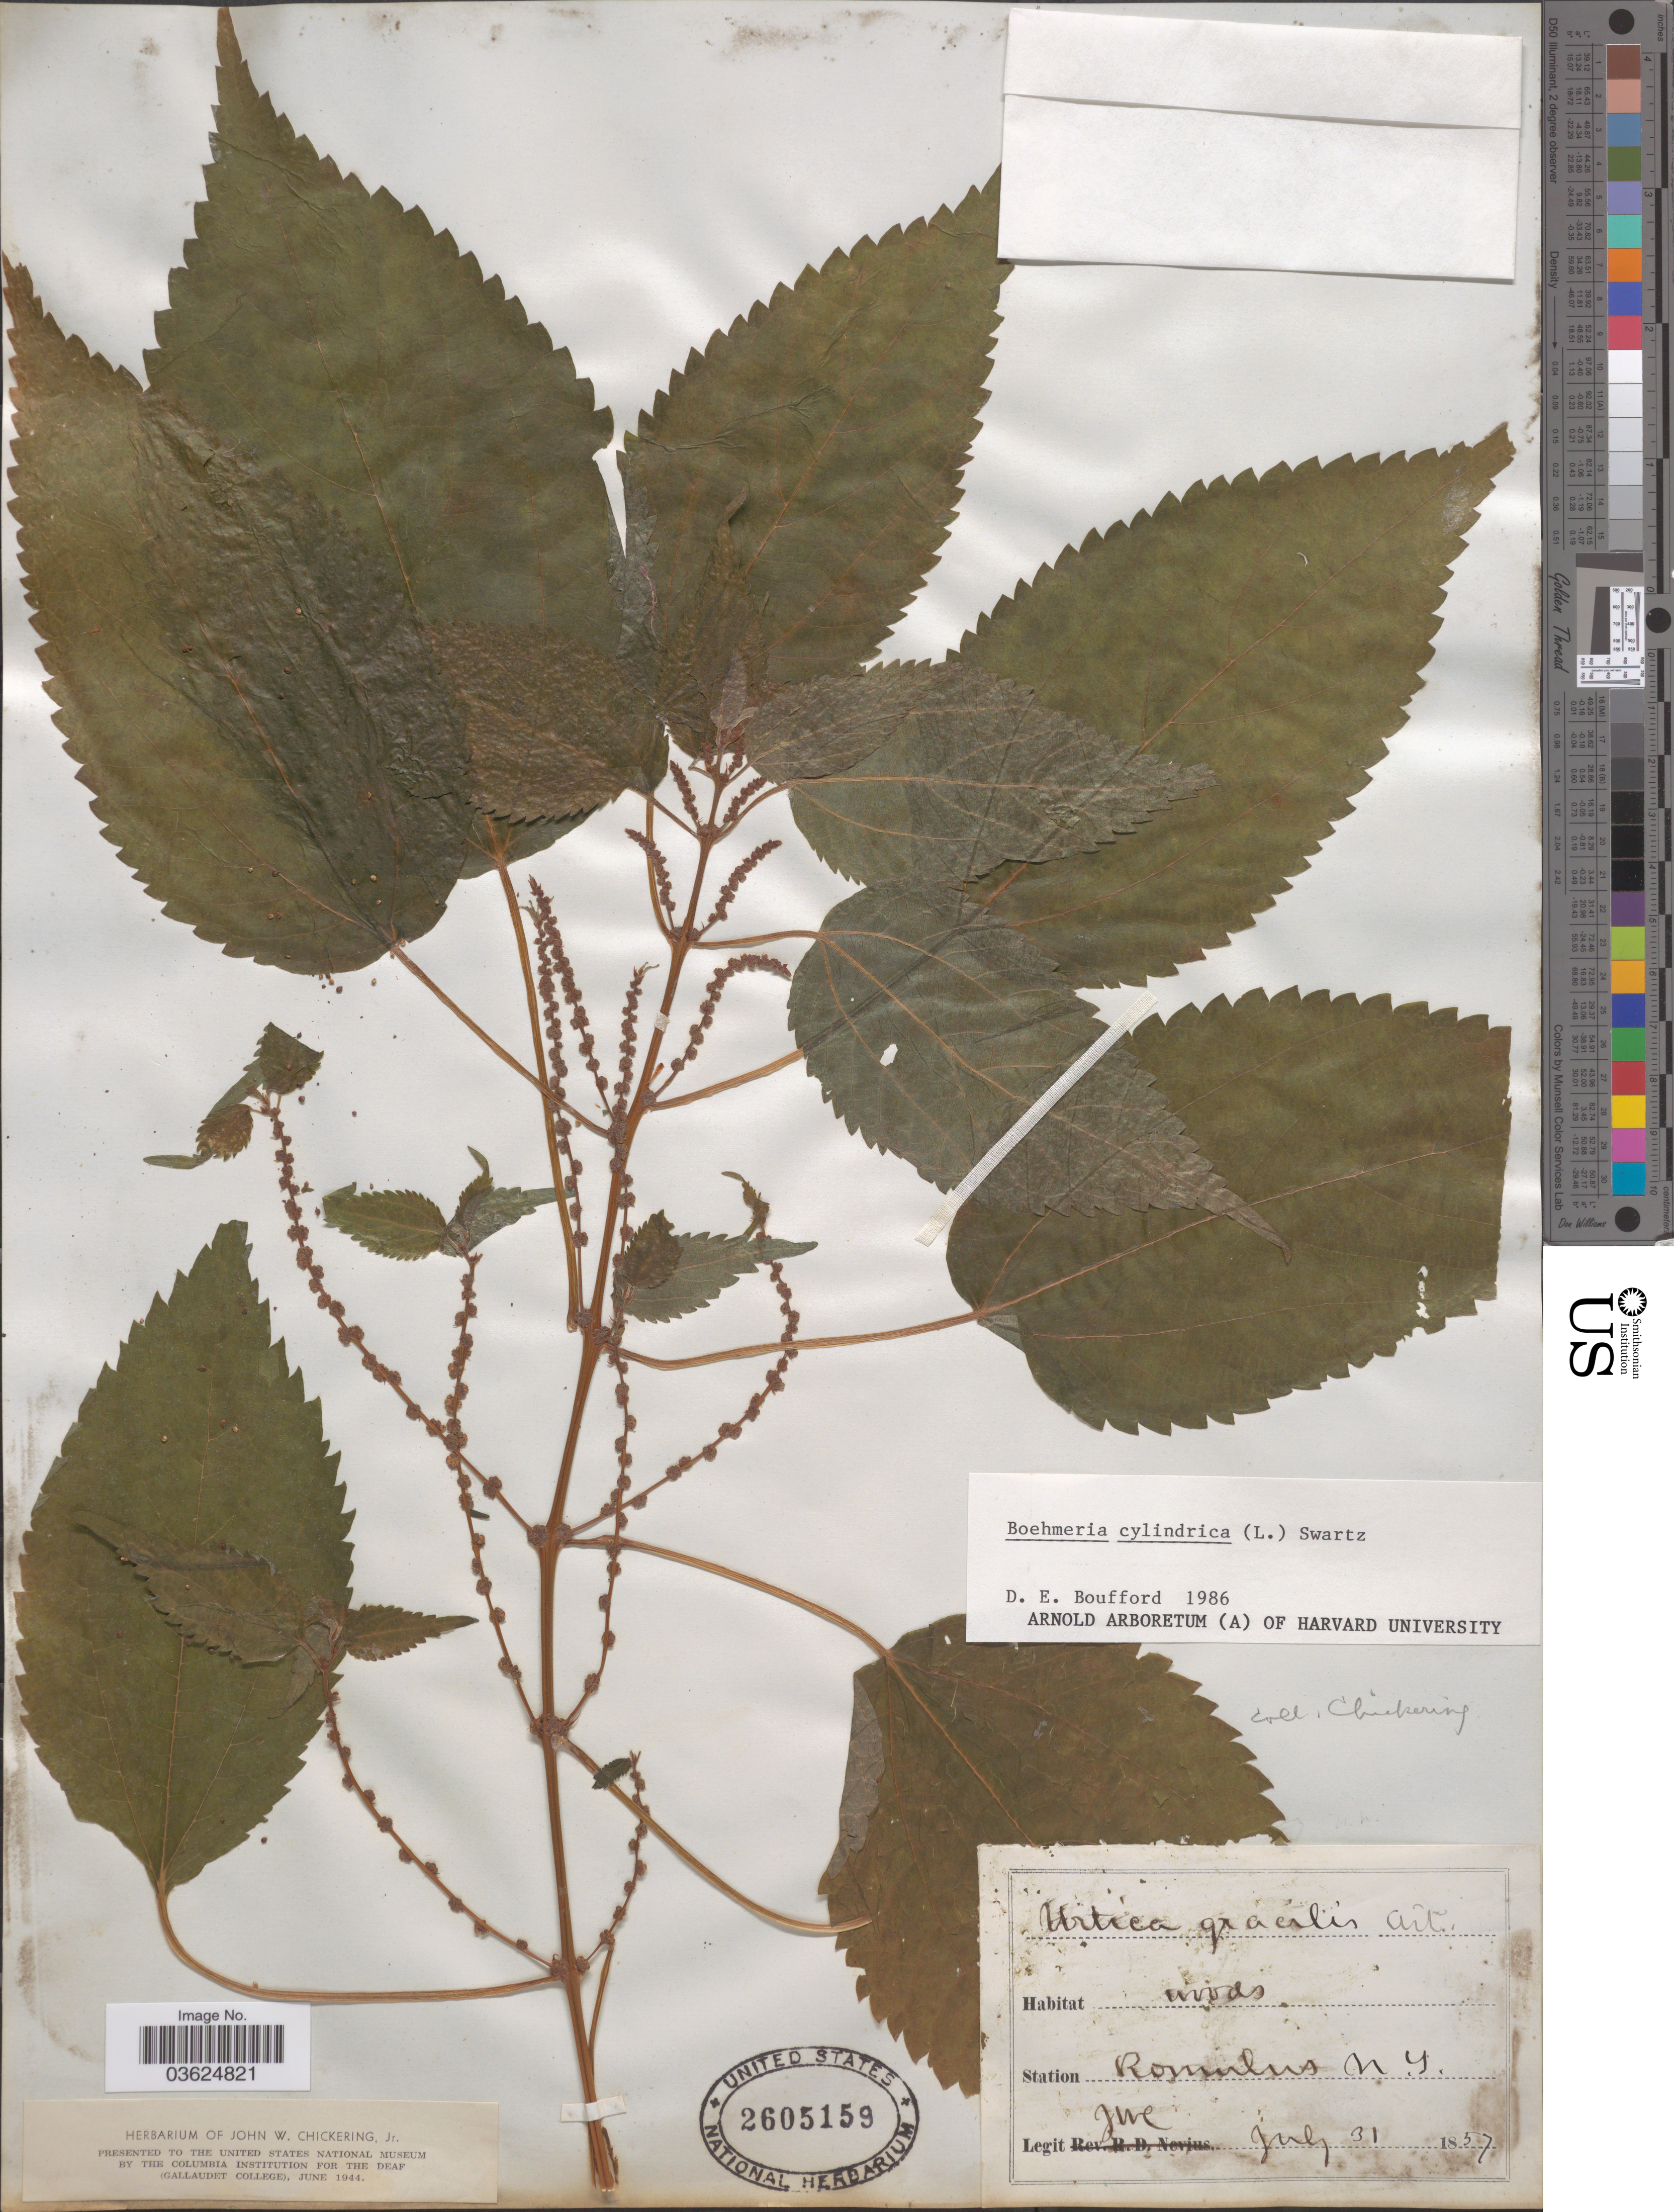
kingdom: Plantae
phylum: Tracheophyta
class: Magnoliopsida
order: Rosales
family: Urticaceae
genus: Boehmeria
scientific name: Boehmeria cylindrica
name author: (L.) Sw.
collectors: J. Chickering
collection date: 1857-07-31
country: United States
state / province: New York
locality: Station Romulus.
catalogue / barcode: US 2605159